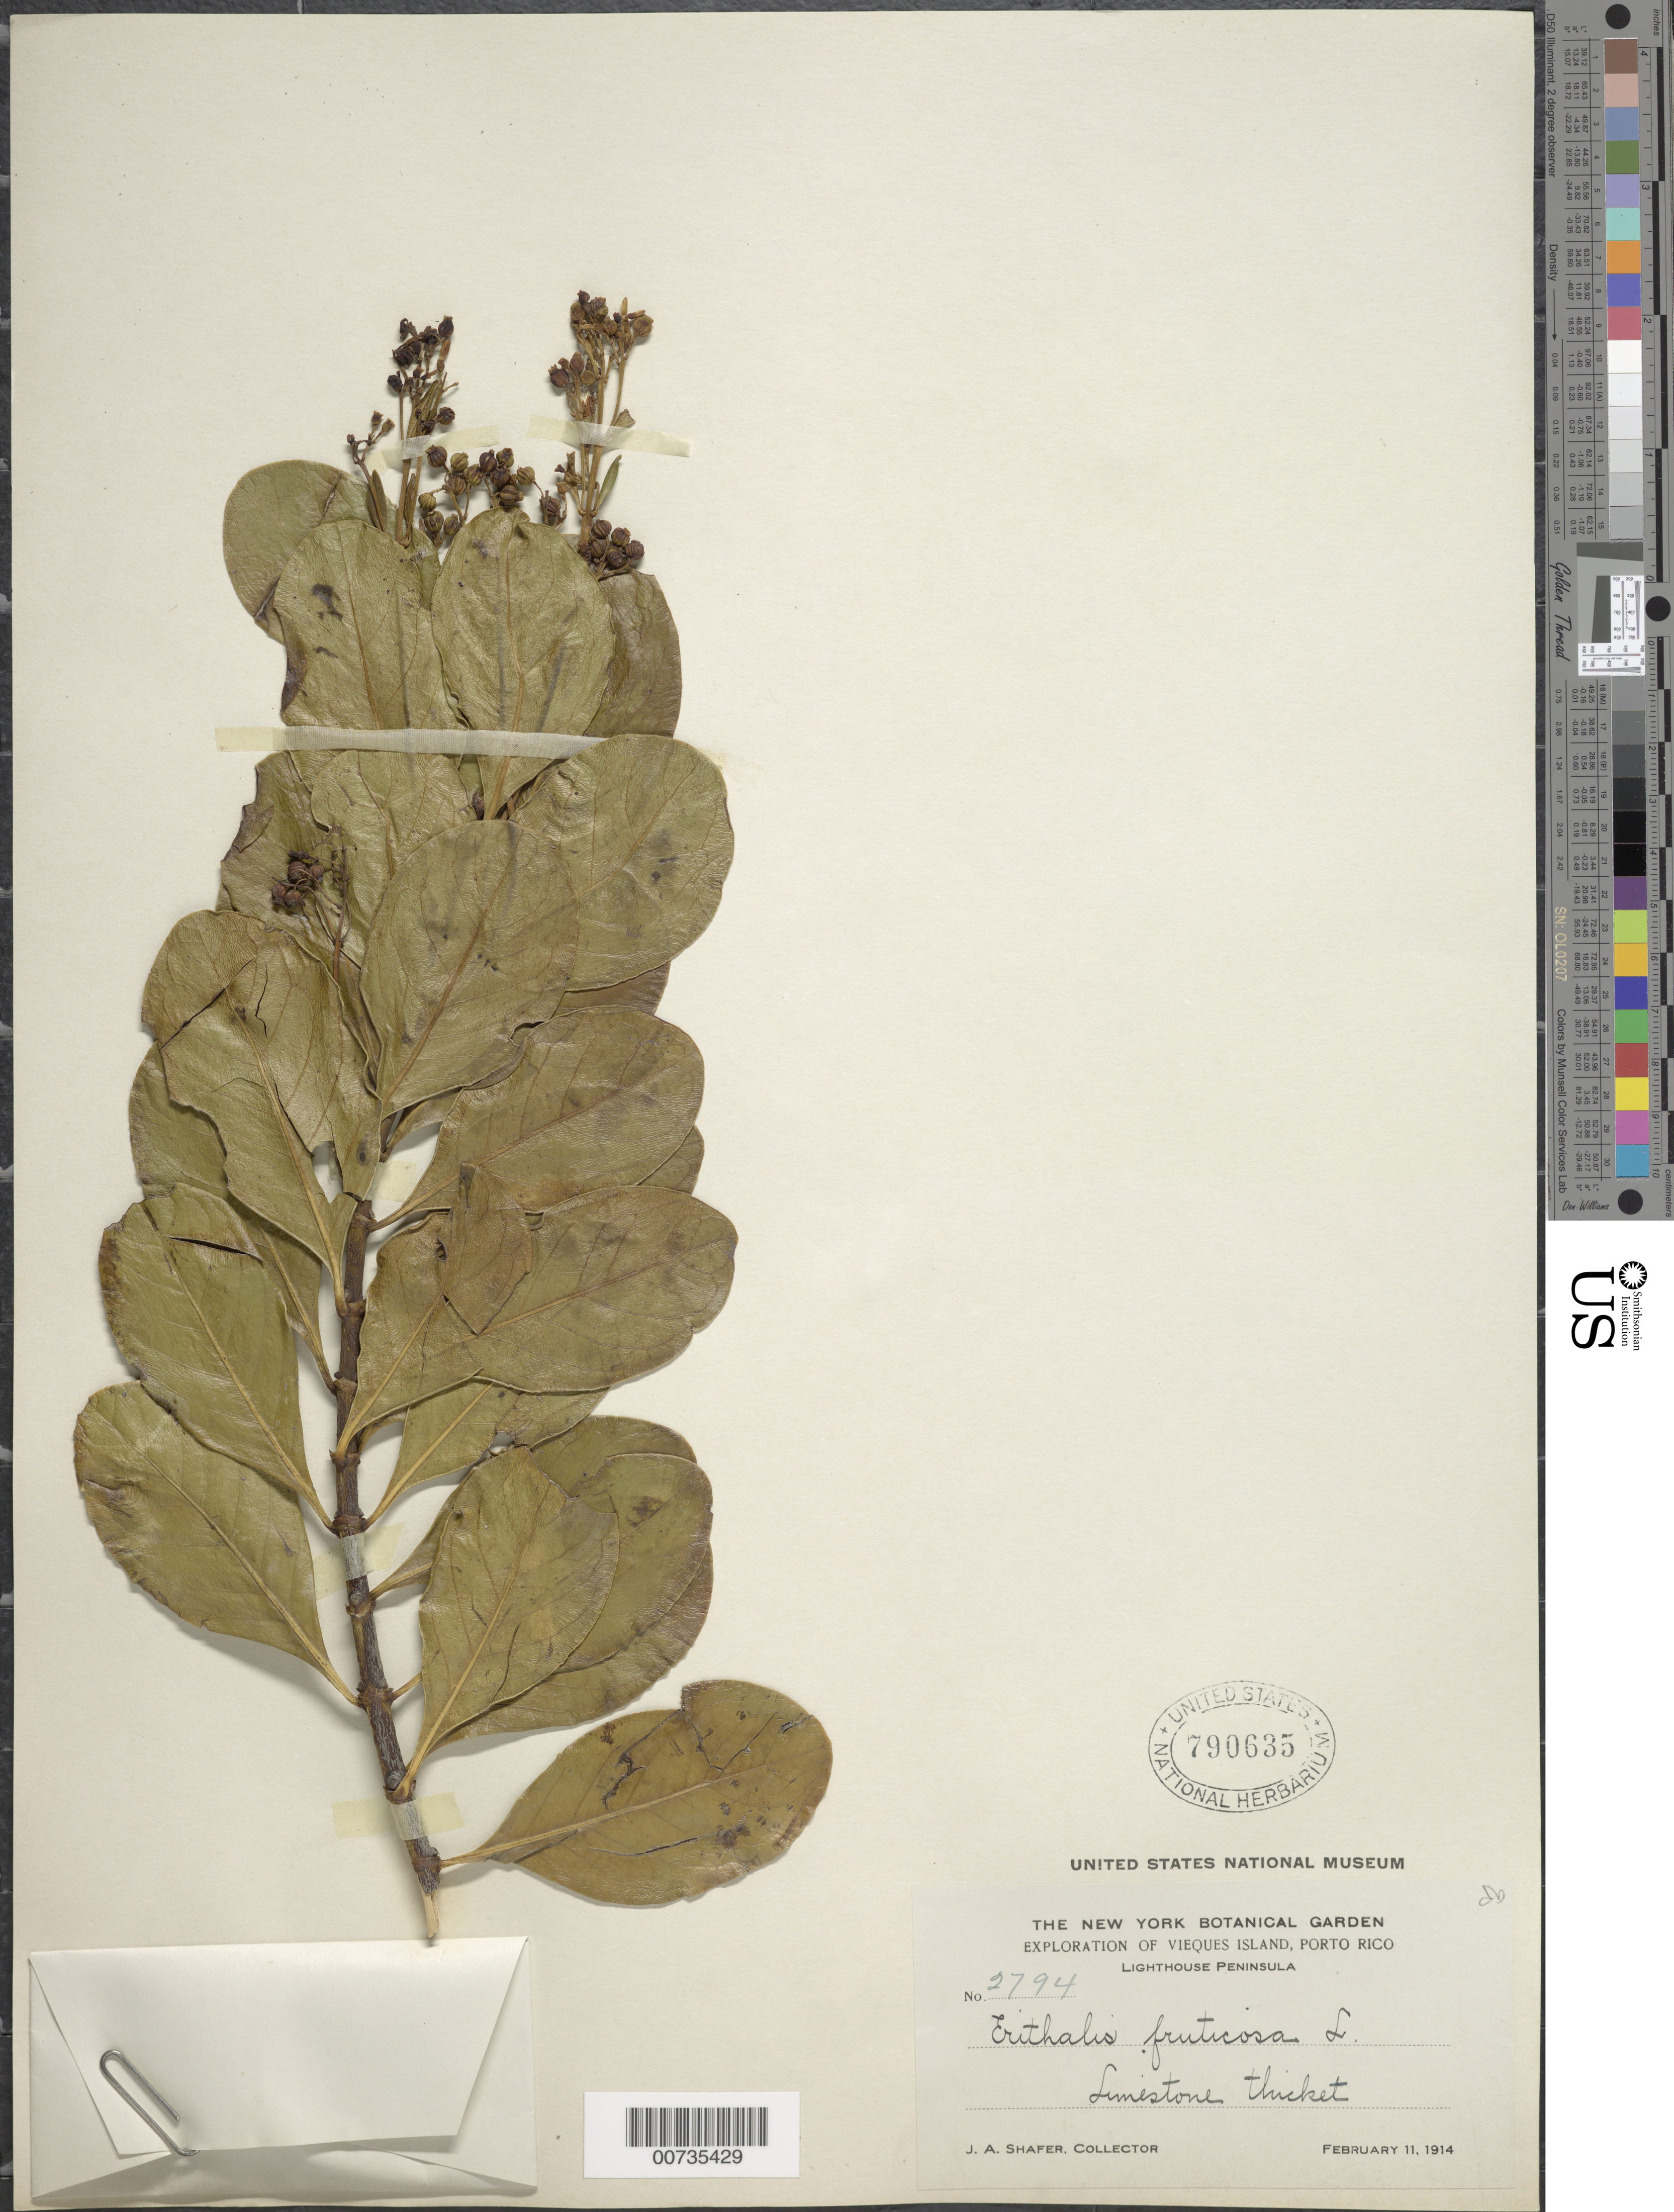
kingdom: Plantae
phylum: Tracheophyta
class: Magnoliopsida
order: Gentianales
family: Rubiaceae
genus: Erithalis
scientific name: Erithalis fruticosa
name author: L.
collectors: J. A. Shafer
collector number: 2794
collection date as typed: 11 Feb 1914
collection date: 1914-02-11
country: Puerto Rico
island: Vieques Island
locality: Lighthouse Peninsula.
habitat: Limestone thicket.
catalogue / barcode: US 790635